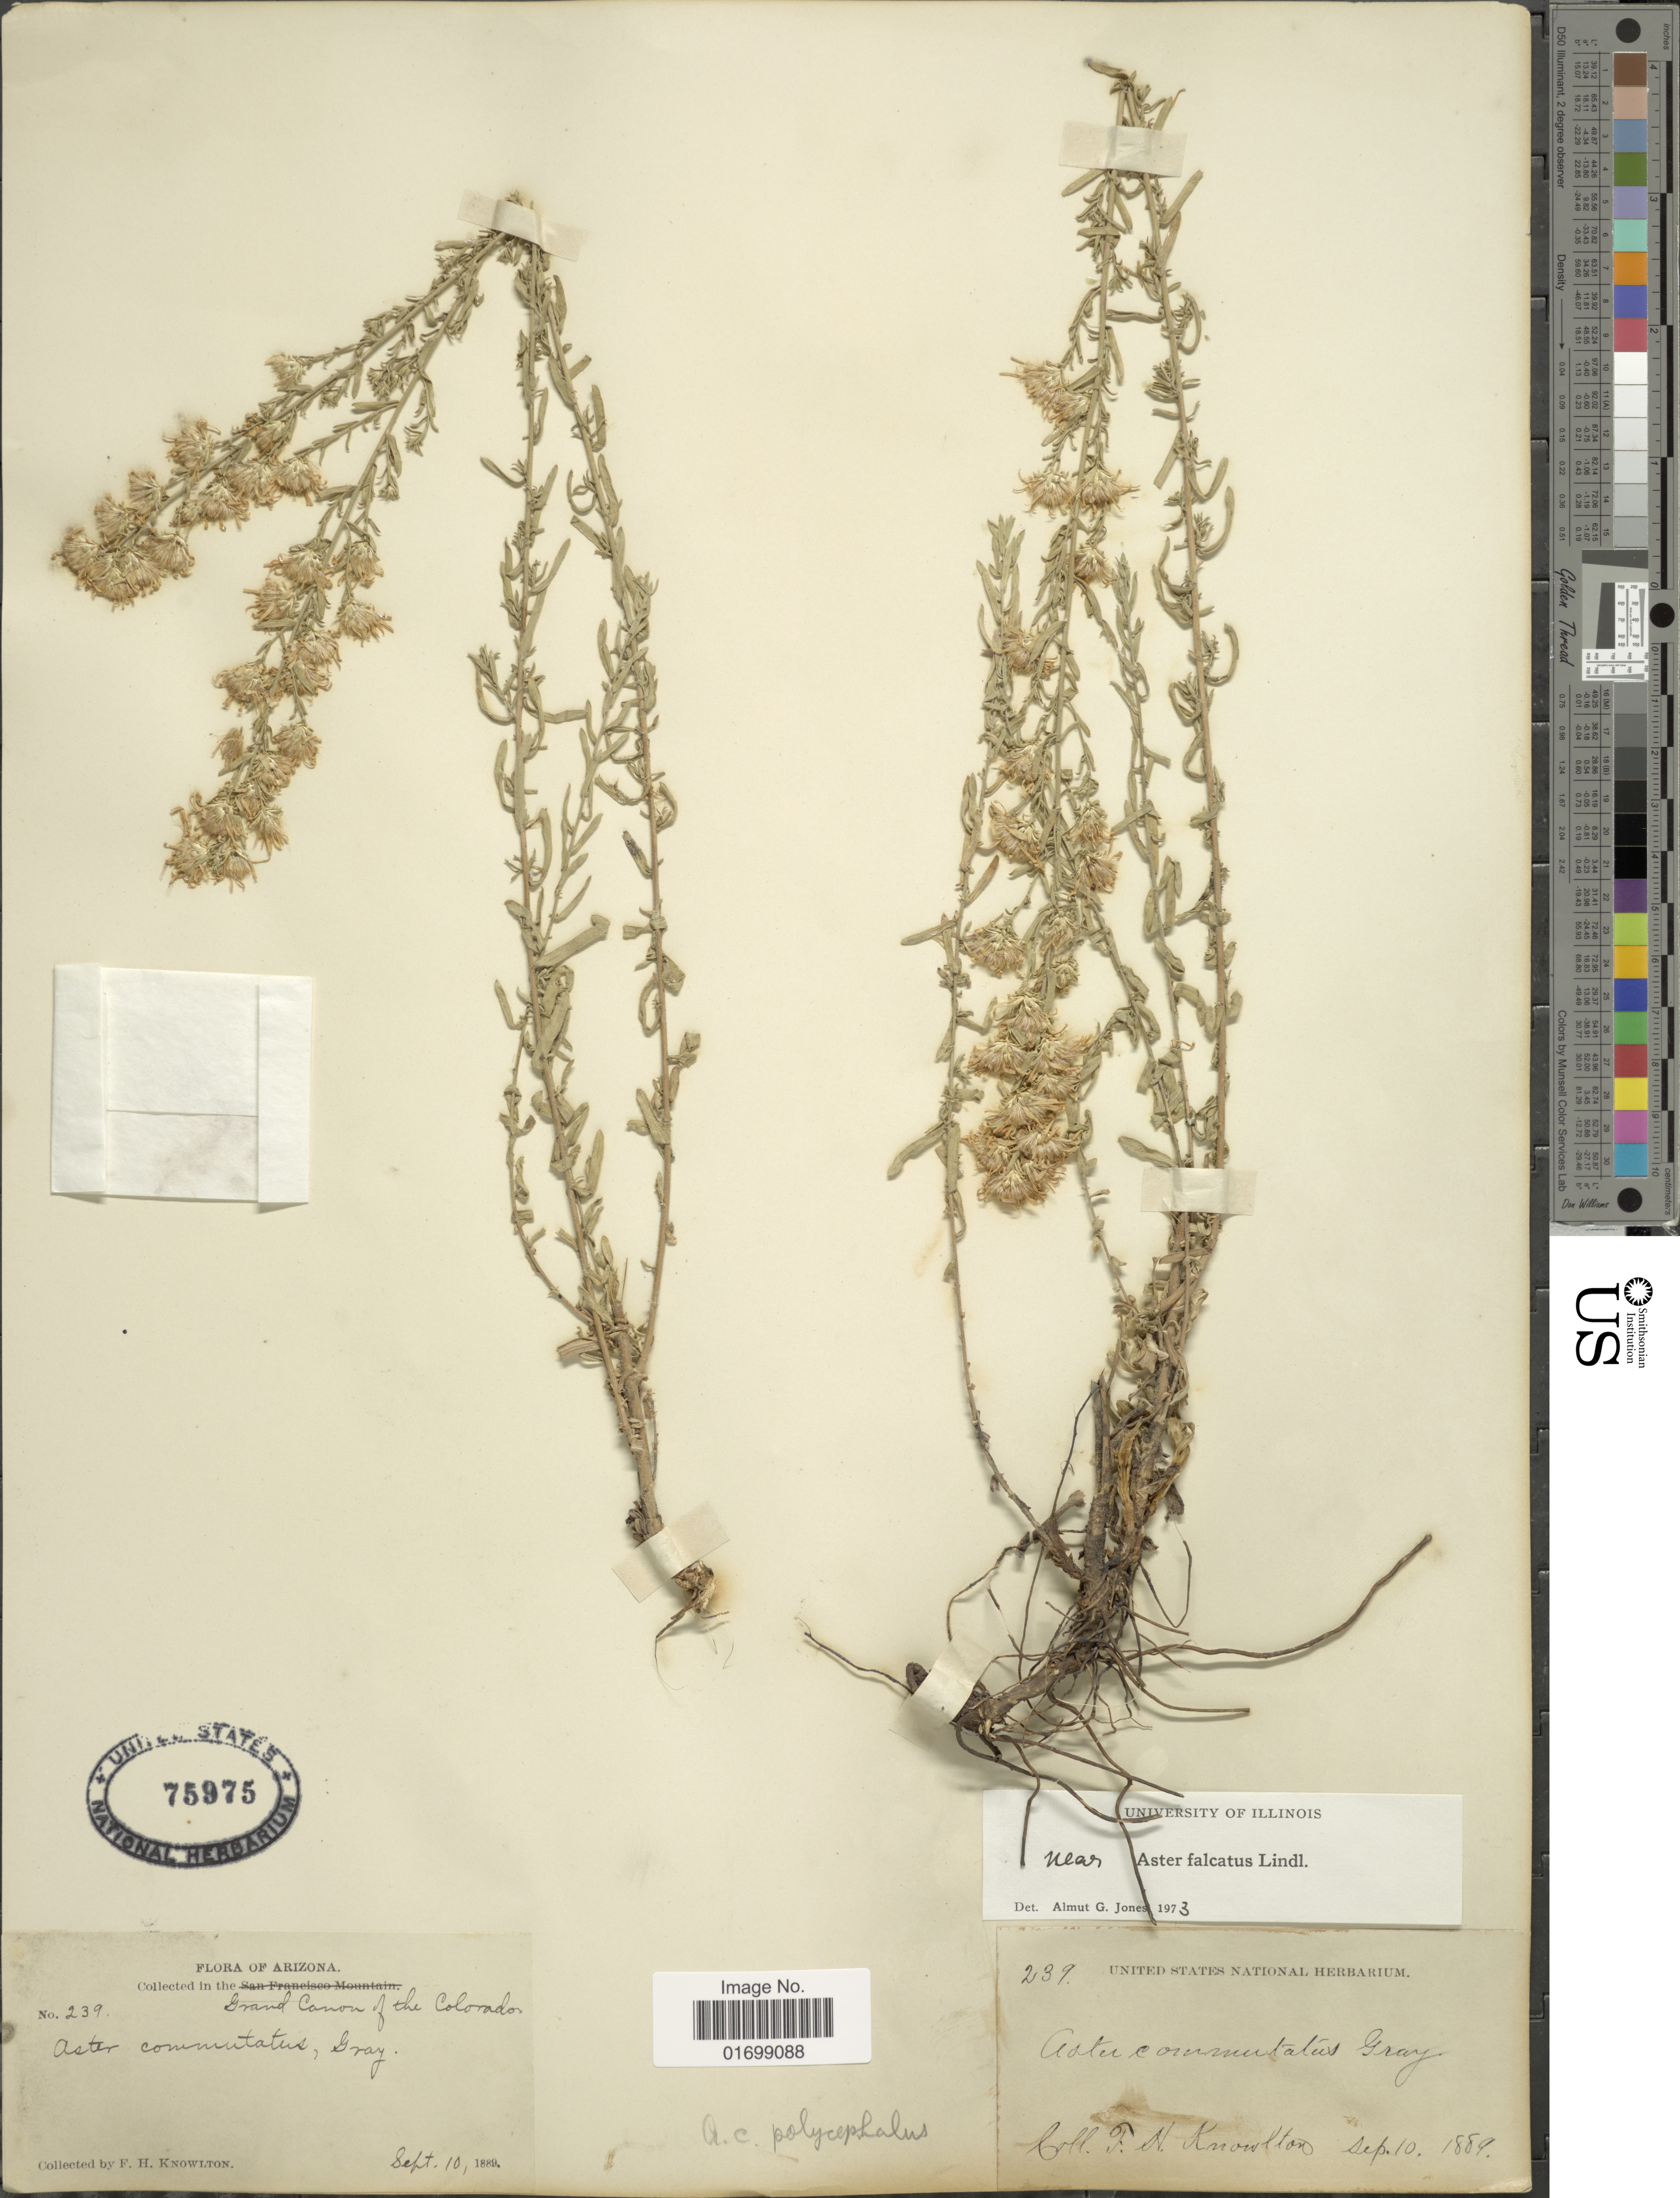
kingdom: Plantae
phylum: Tracheophyta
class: Magnoliopsida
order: Asterales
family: Asteraceae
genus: Symphyotrichum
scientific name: Symphyotrichum falcatum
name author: (Lindl. ex Lindl.) G.L. Nesom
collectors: F. H. Knowlton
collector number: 239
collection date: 1889-09-10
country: United States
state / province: Arizona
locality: The Grand Canon of the Colorado.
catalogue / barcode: US 75975